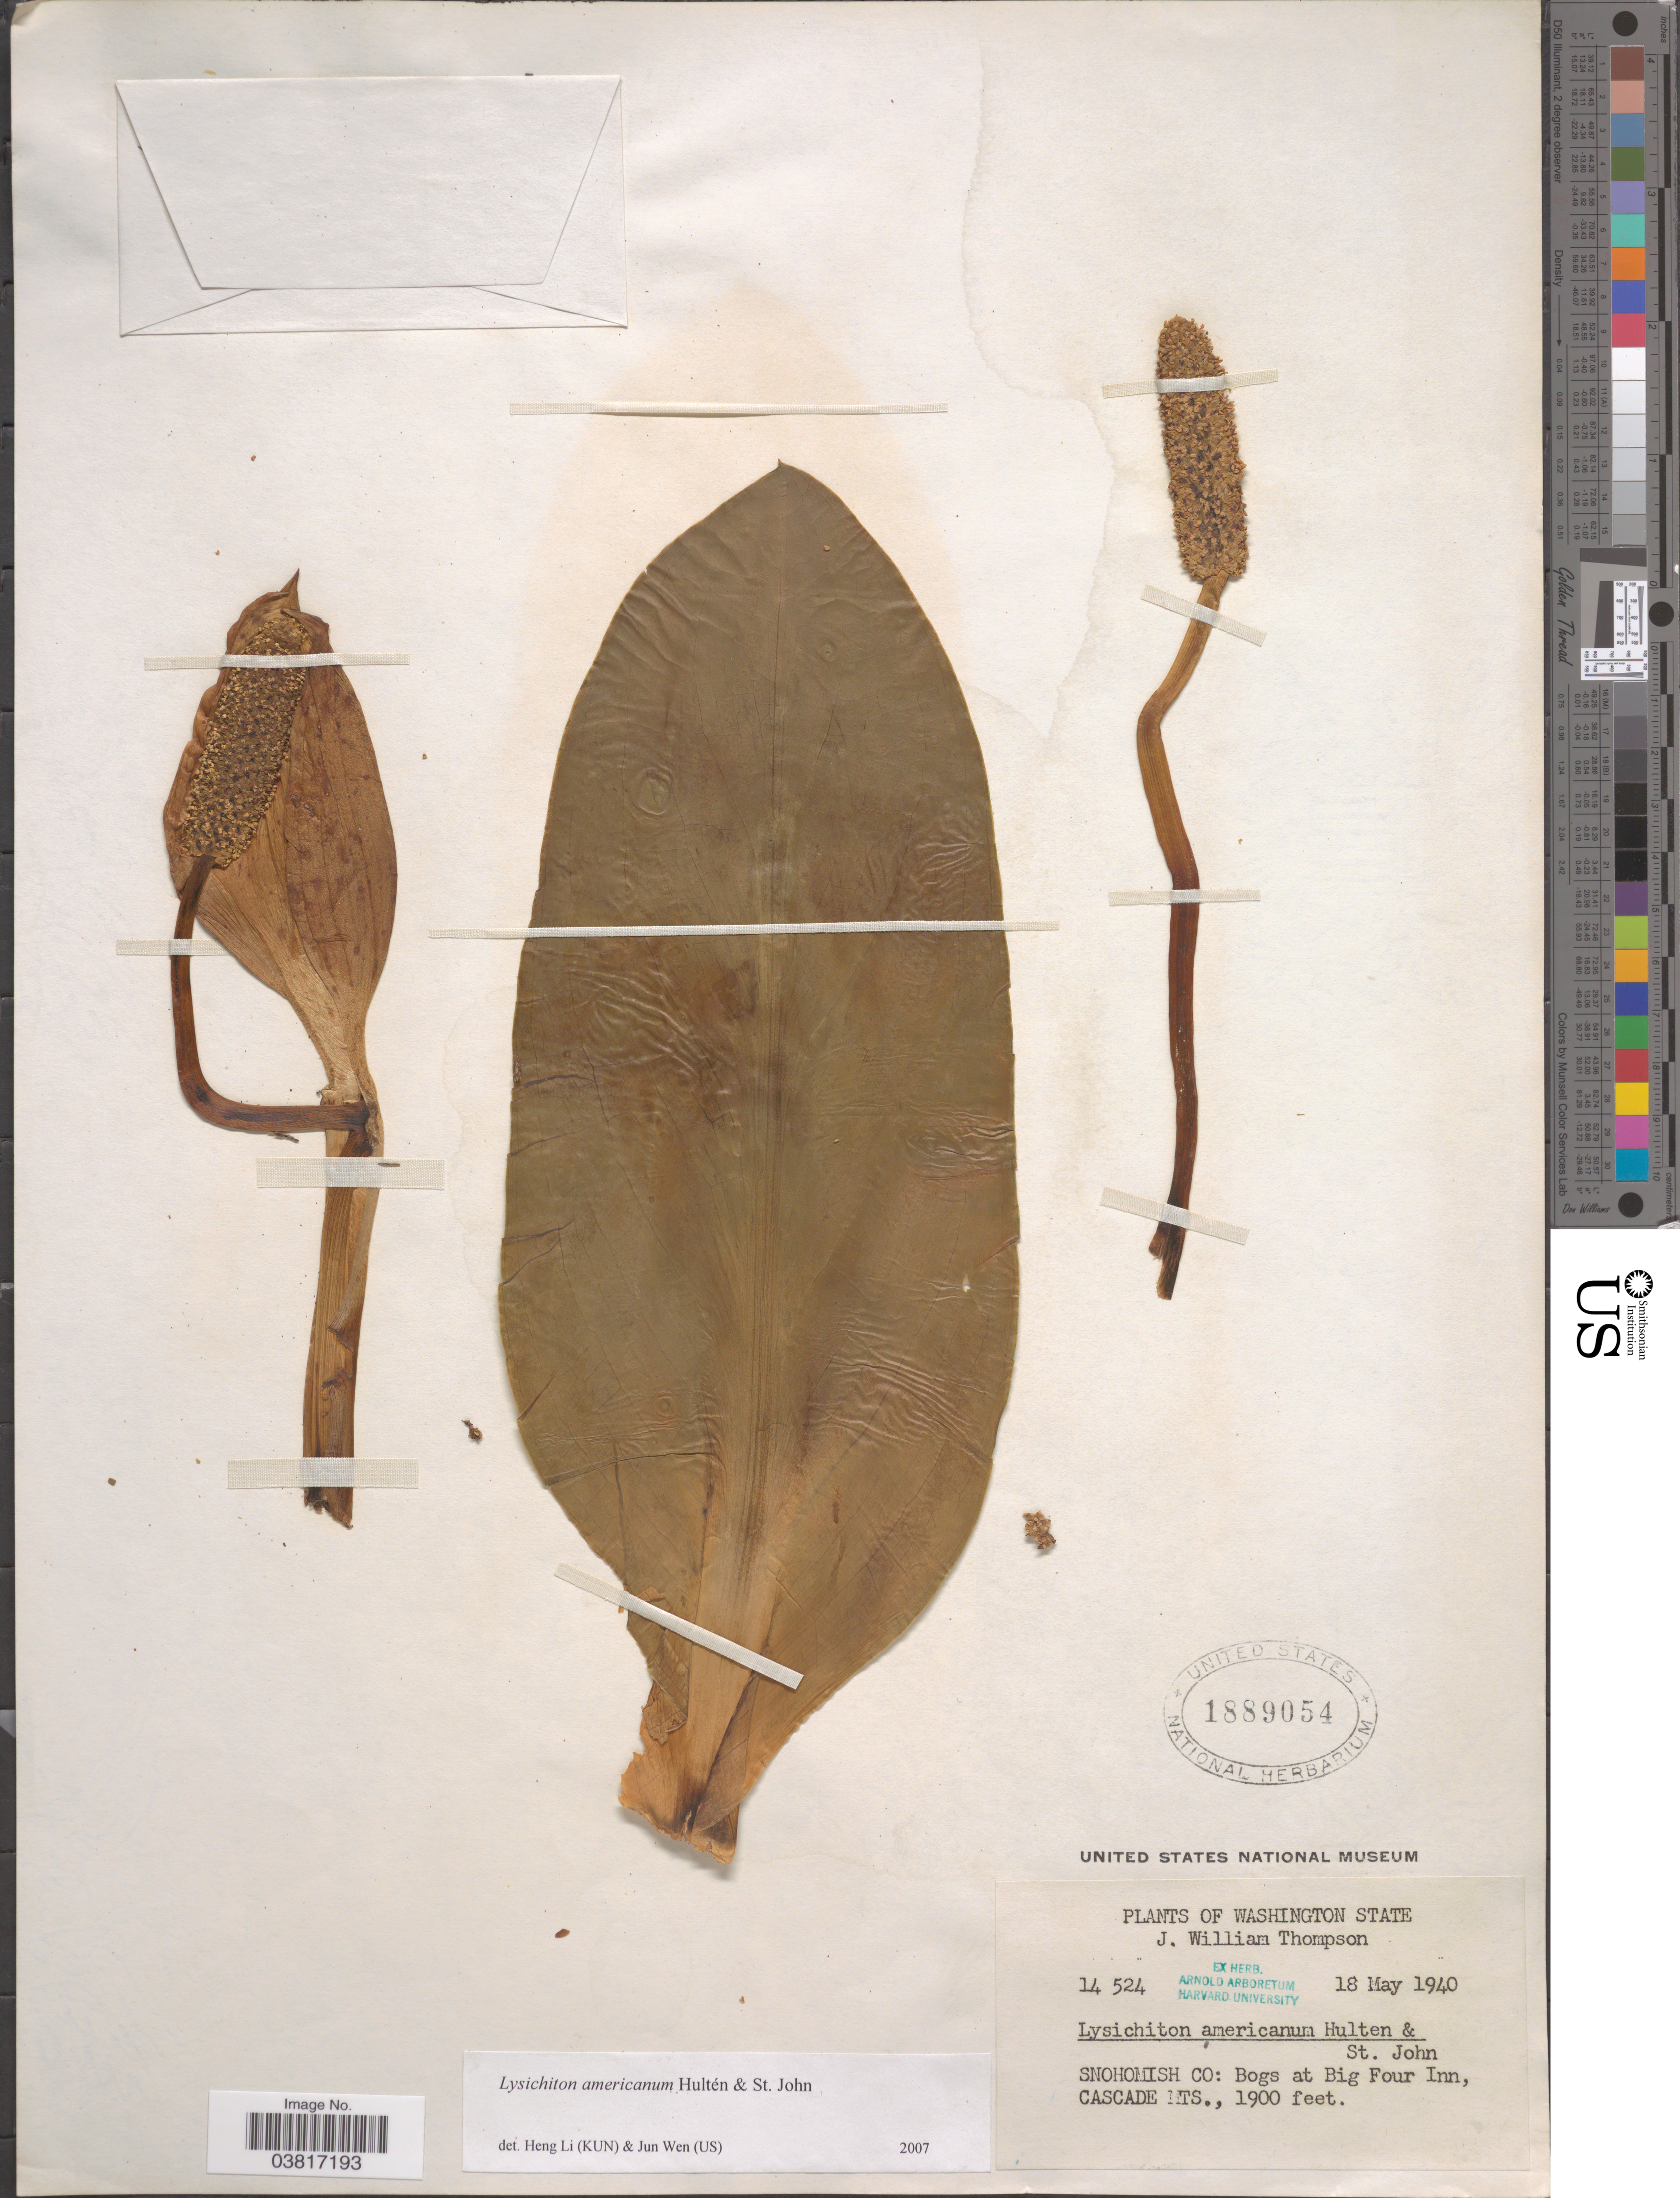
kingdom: Plantae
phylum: Tracheophyta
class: Liliopsida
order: Alismatales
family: Araceae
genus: Lysichiton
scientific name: Lysichiton americanus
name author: Hultén & H. St. John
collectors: J. W. Thompson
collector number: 14524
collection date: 1940-05-18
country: United States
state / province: Washington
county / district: Snohomish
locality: Snohomish Co: Bogs at Big Four Inn, Cascade Mts.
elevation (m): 579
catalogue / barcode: US 1889054